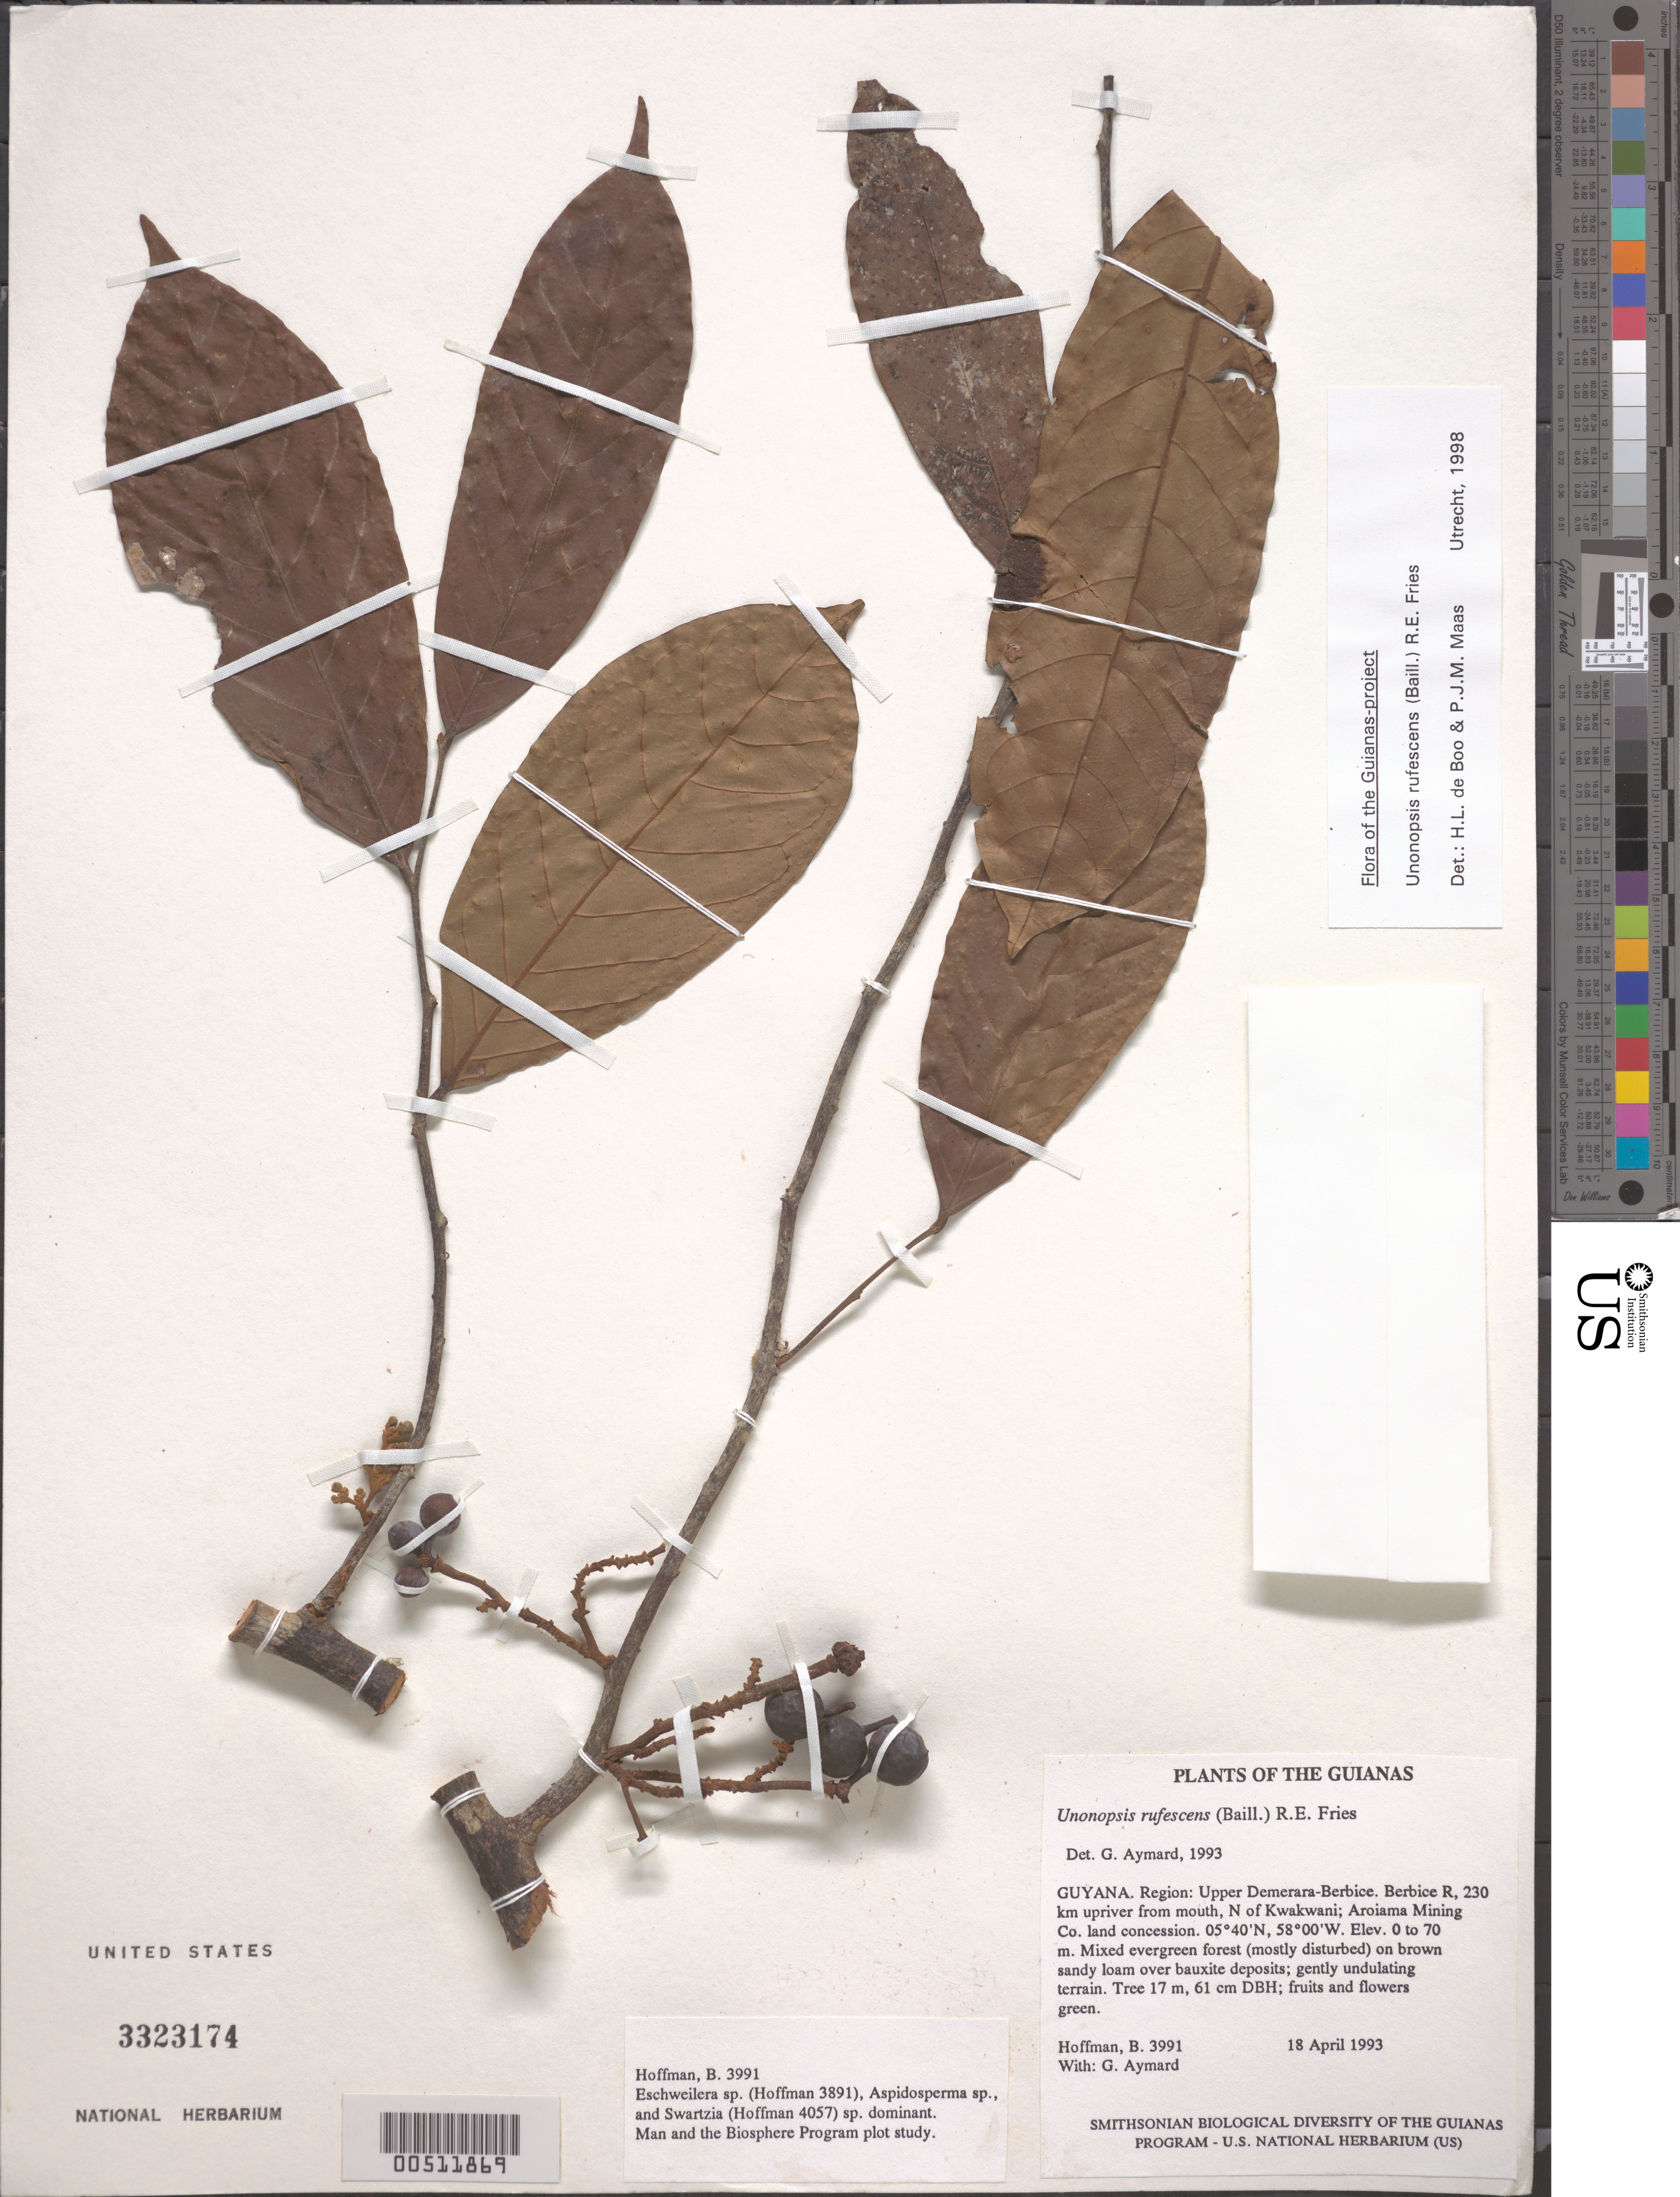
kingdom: Plantae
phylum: Tracheophyta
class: Magnoliopsida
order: Magnoliales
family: Annonaceae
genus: Unonopsis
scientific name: Unonopsis rufescens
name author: (Baill.) R.E. Fr.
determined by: Maas, Paul J. M.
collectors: B. Hoffman & G. A. Aymard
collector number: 3991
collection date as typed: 18 April 1993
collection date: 1993-04-18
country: Guyana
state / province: U. Demerara-Berbice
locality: Berbice River, 230 km upriver from mouth, N of Kwakwani; Aroiama Mining Co. land concession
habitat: Mixed evergreen forest (mostly disturbed) on brown sandy loam over bauxite deposits; gently undulating terrain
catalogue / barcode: US 3323174